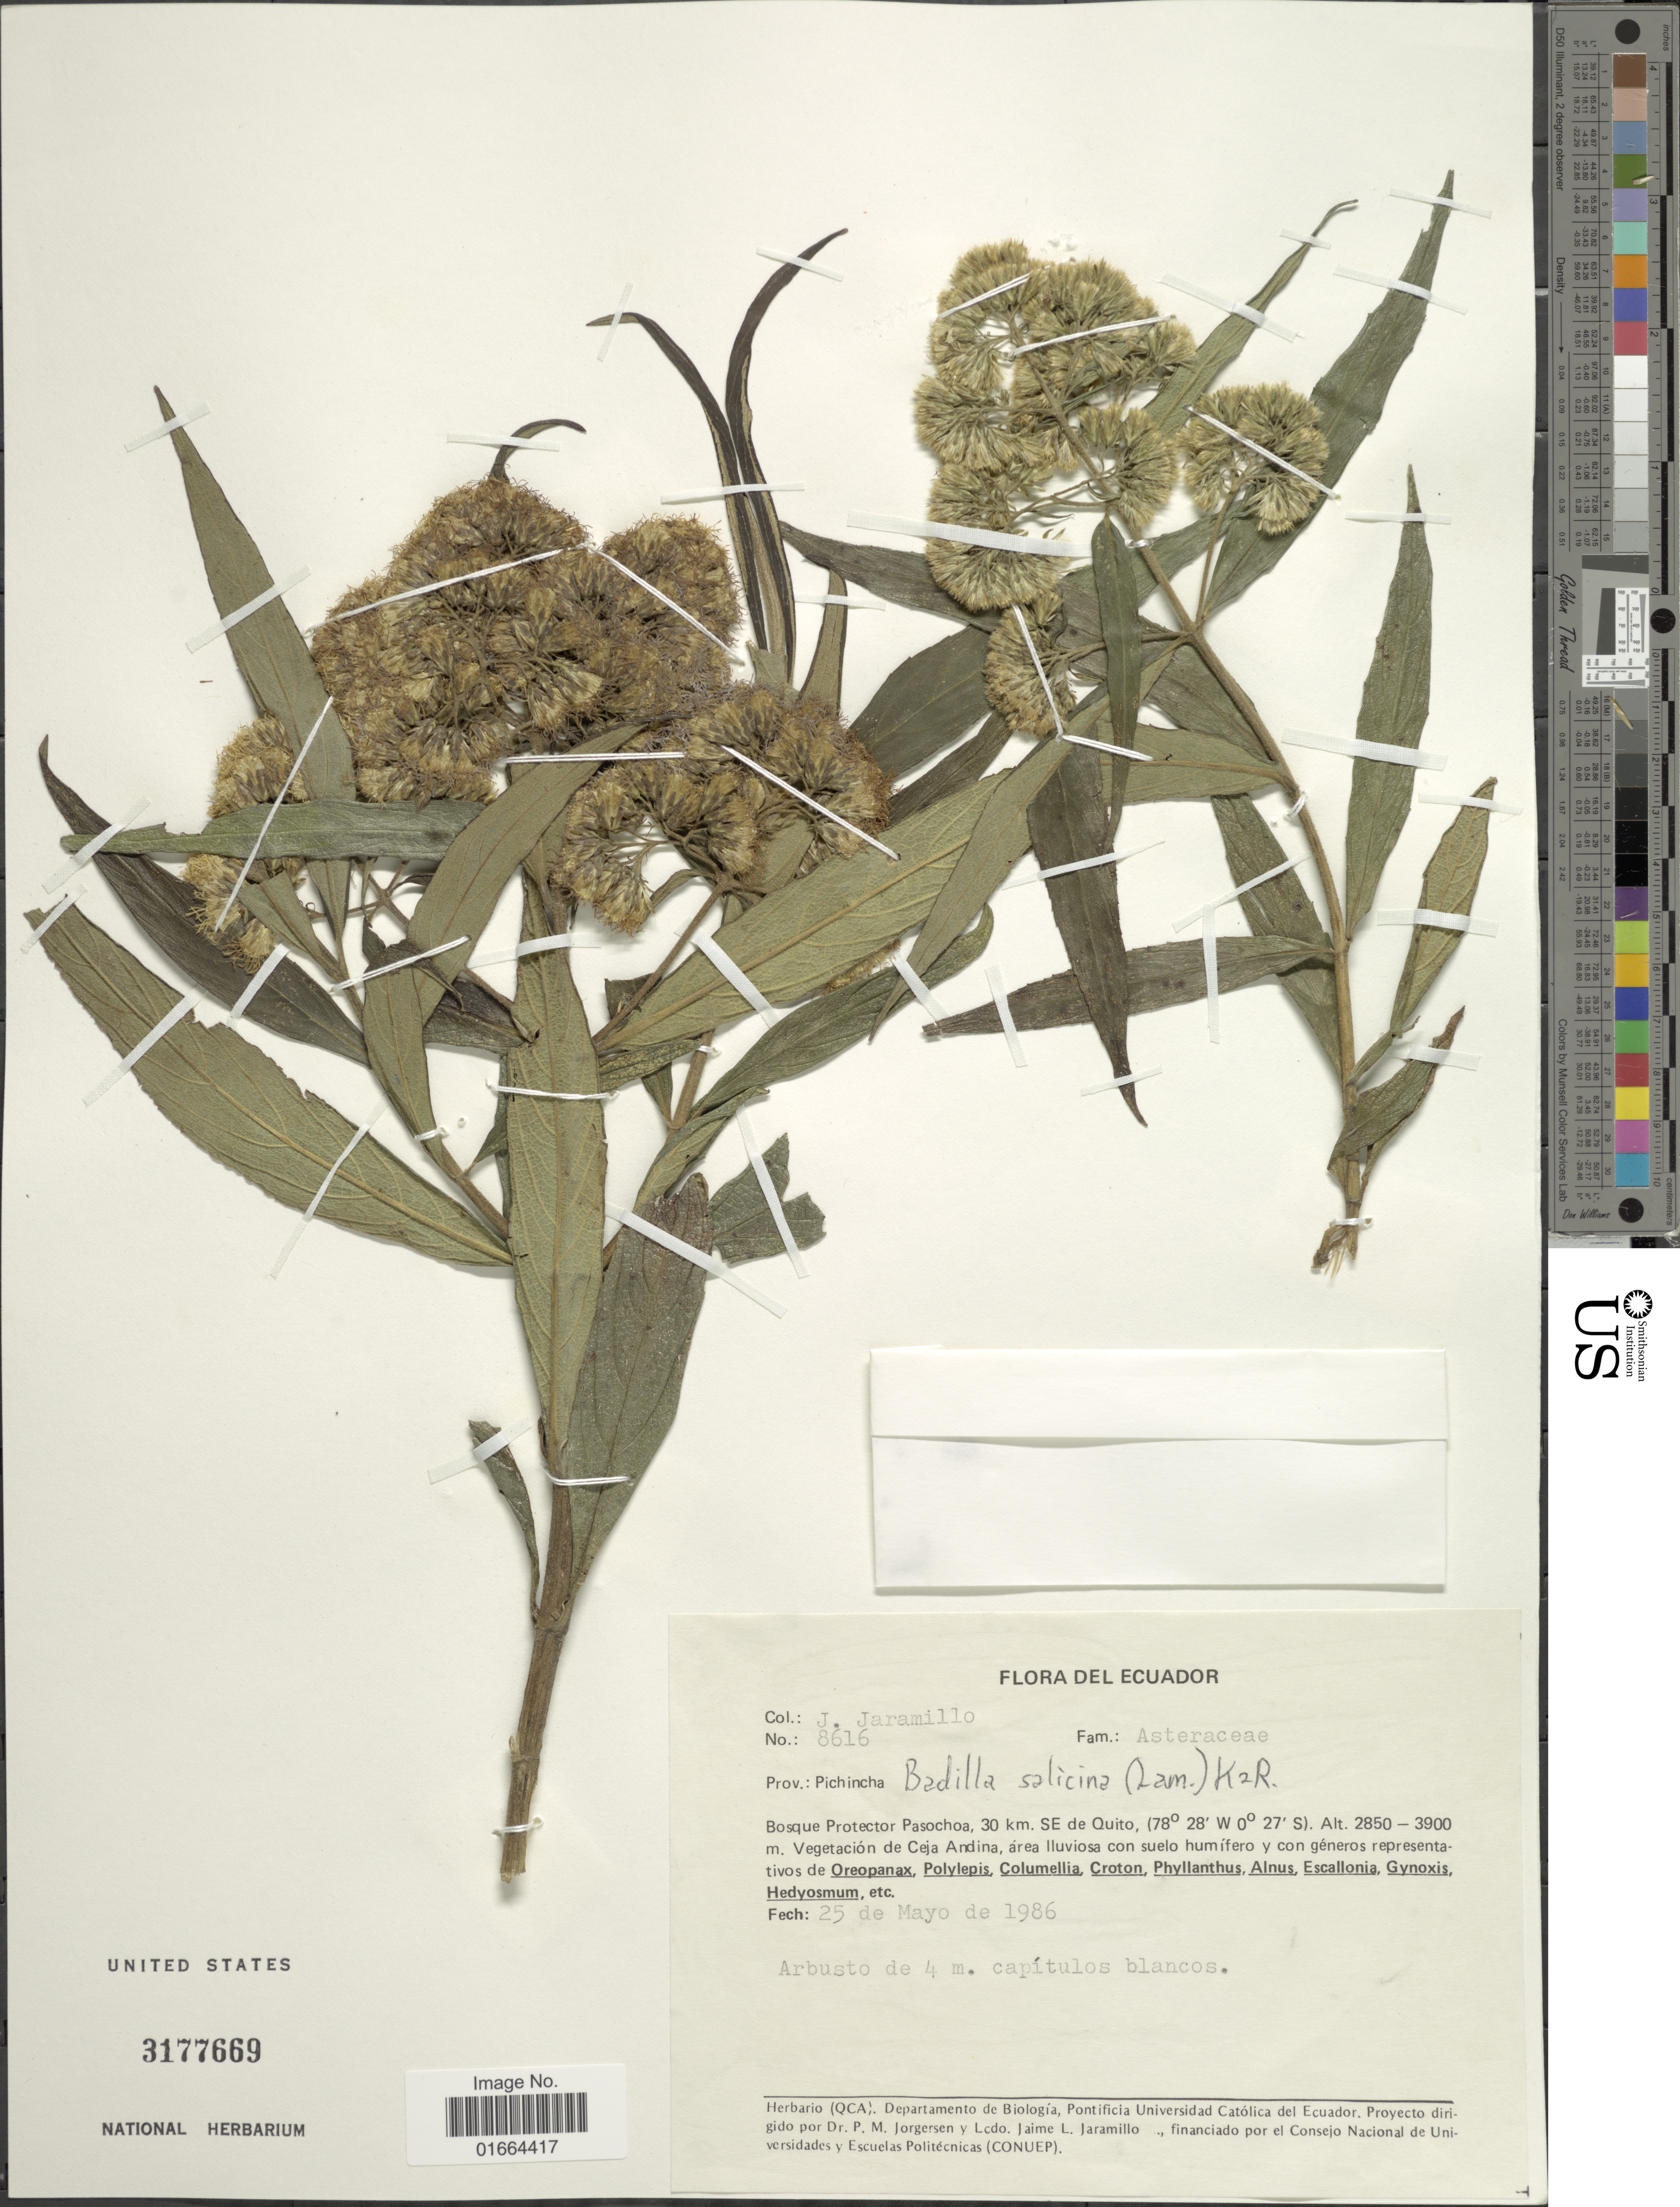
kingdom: Plantae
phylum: Tracheophyta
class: Magnoliopsida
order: Asterales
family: Asteraceae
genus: Badilloa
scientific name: Badilloa salicina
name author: (Lam.) R.M. King & H. Rob.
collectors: J. Jaramillo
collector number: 8616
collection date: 1986-05-25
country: Ecuador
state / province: Pichincha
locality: Prov.: Pichincha, Bosque Pasochoa, 30 km. SE de Quito, Vegetation de Ceja Andina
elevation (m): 2850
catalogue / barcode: US 3177669